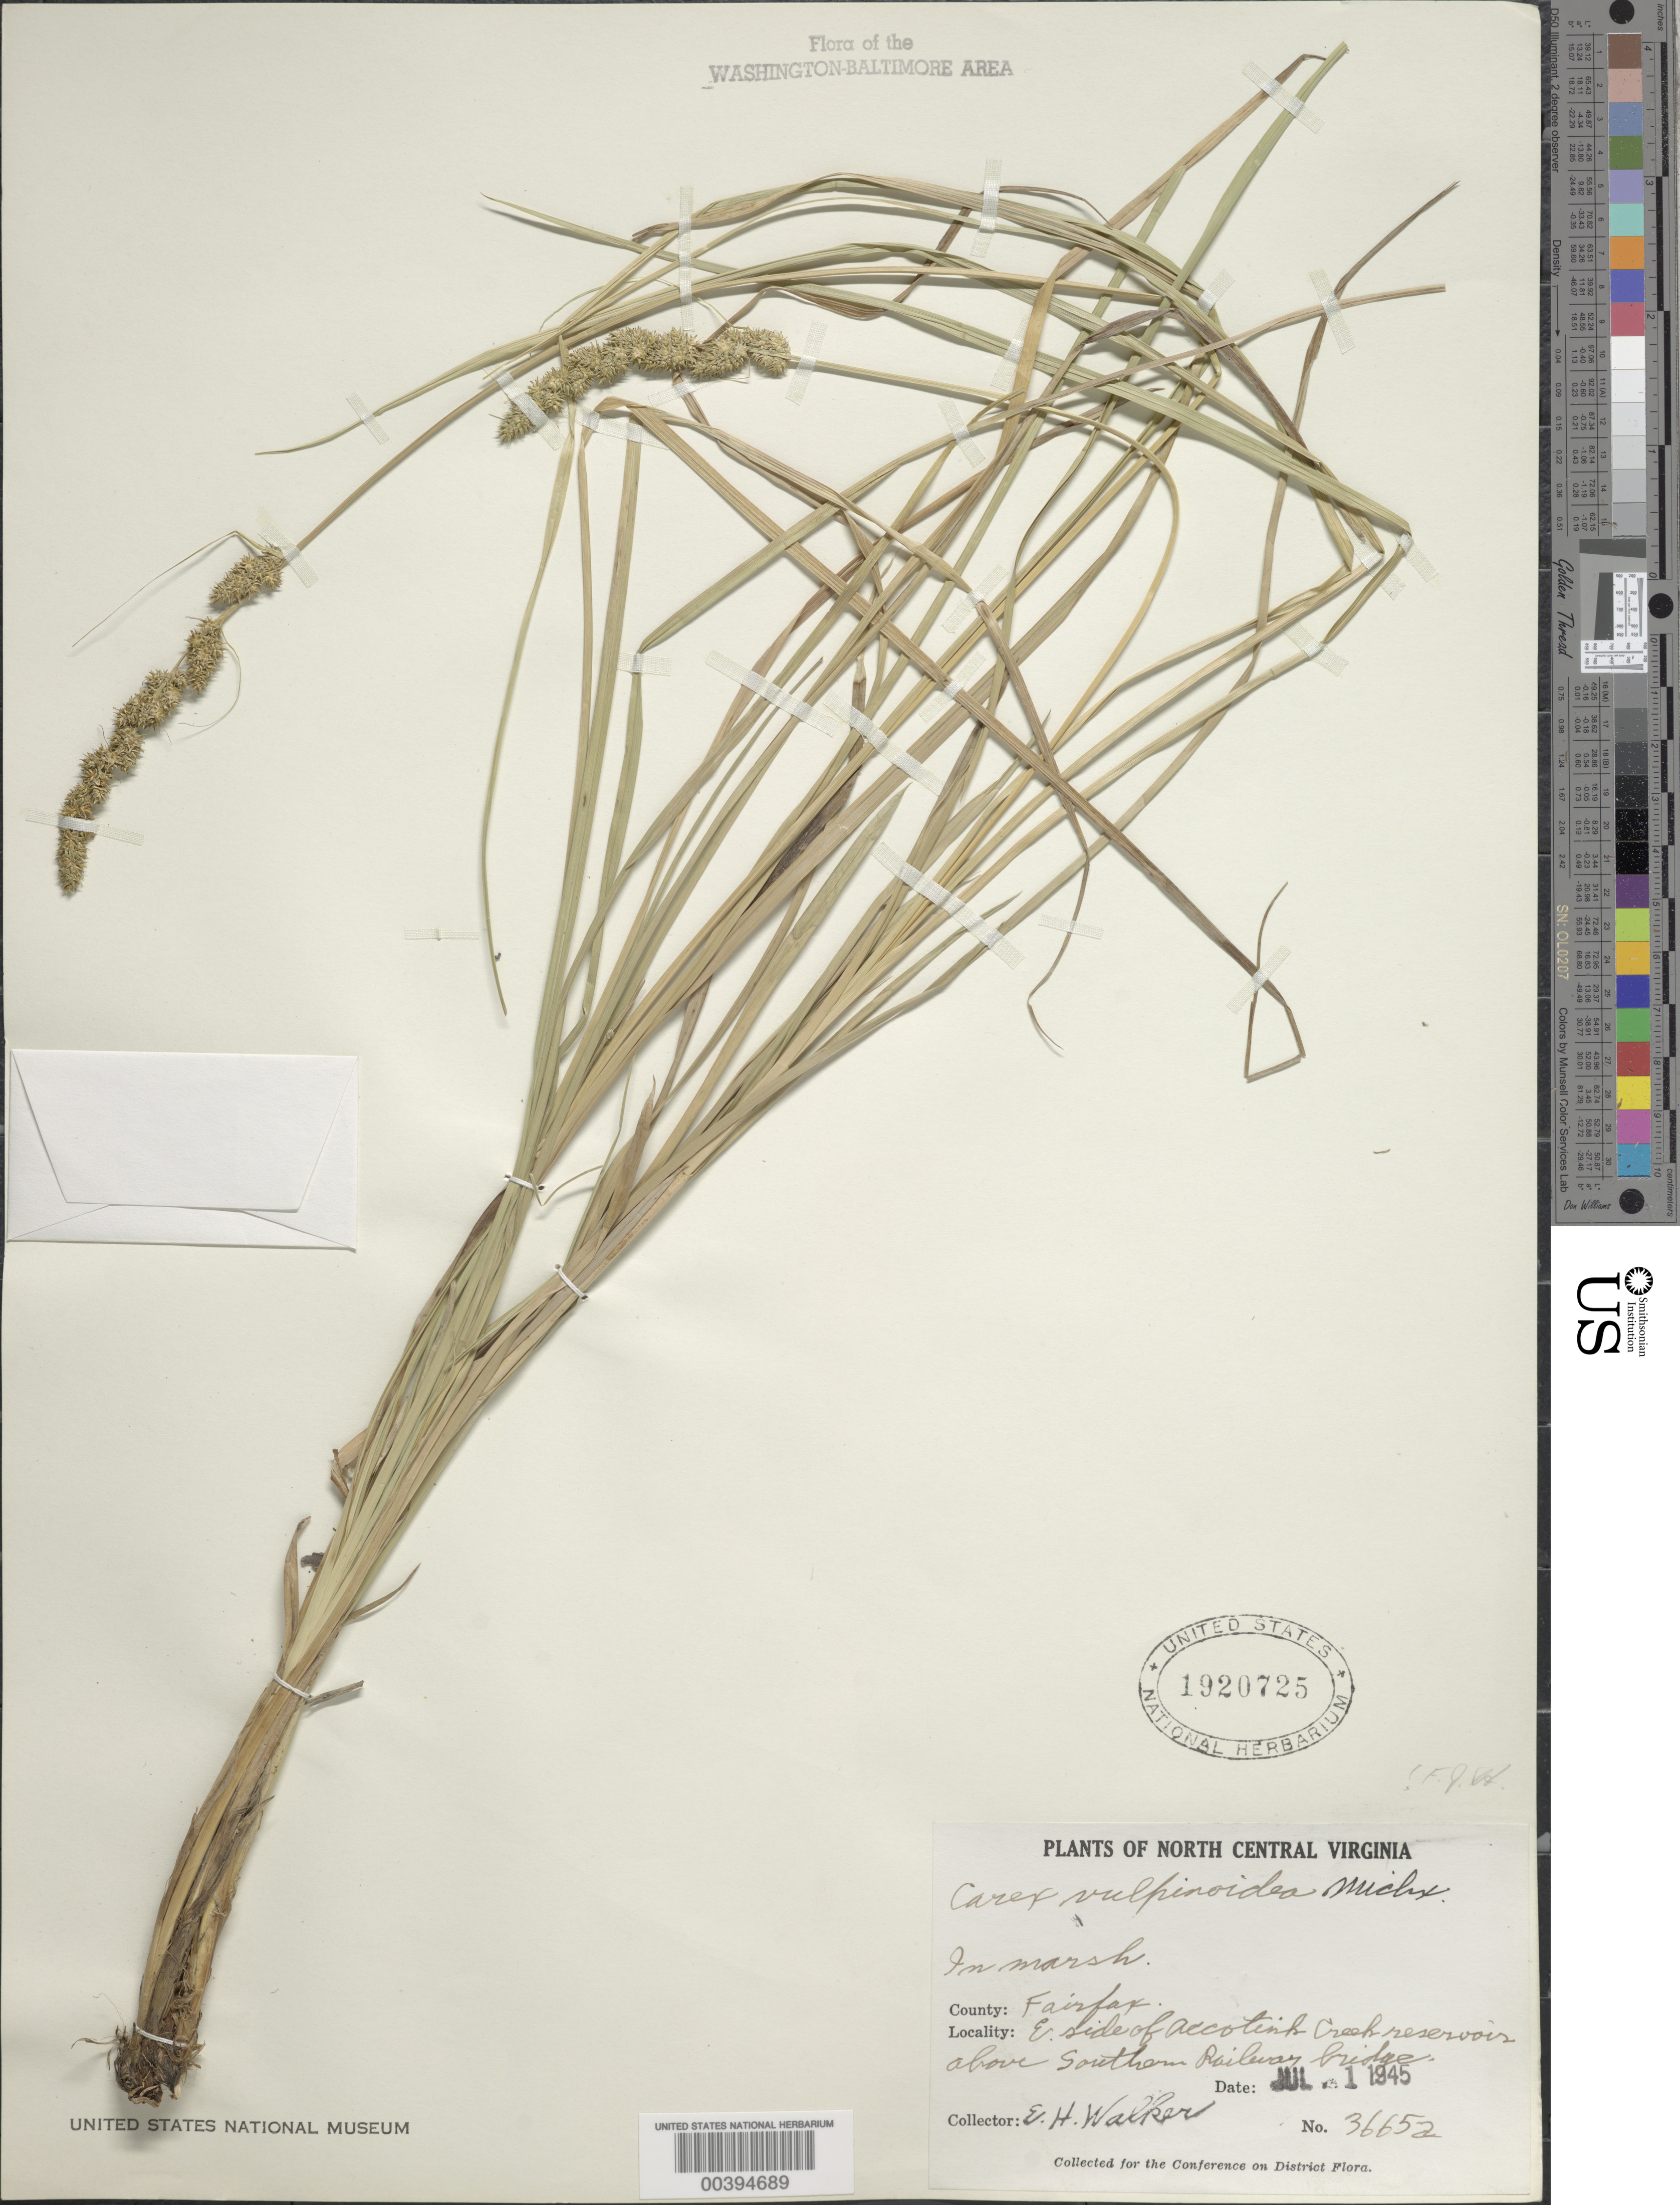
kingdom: Plantae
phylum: Tracheophyta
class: Liliopsida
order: Poales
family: Cyperaceae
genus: Carex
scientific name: Carex vulpinoidea Michx.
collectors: E. H. Walker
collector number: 3665A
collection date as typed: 01 Jul 1945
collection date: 1945-07-01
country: United States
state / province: Virginia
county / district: Fairfax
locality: Accotink Creek Reservoir, above Southern Railroad Bridge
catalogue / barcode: US 1920725